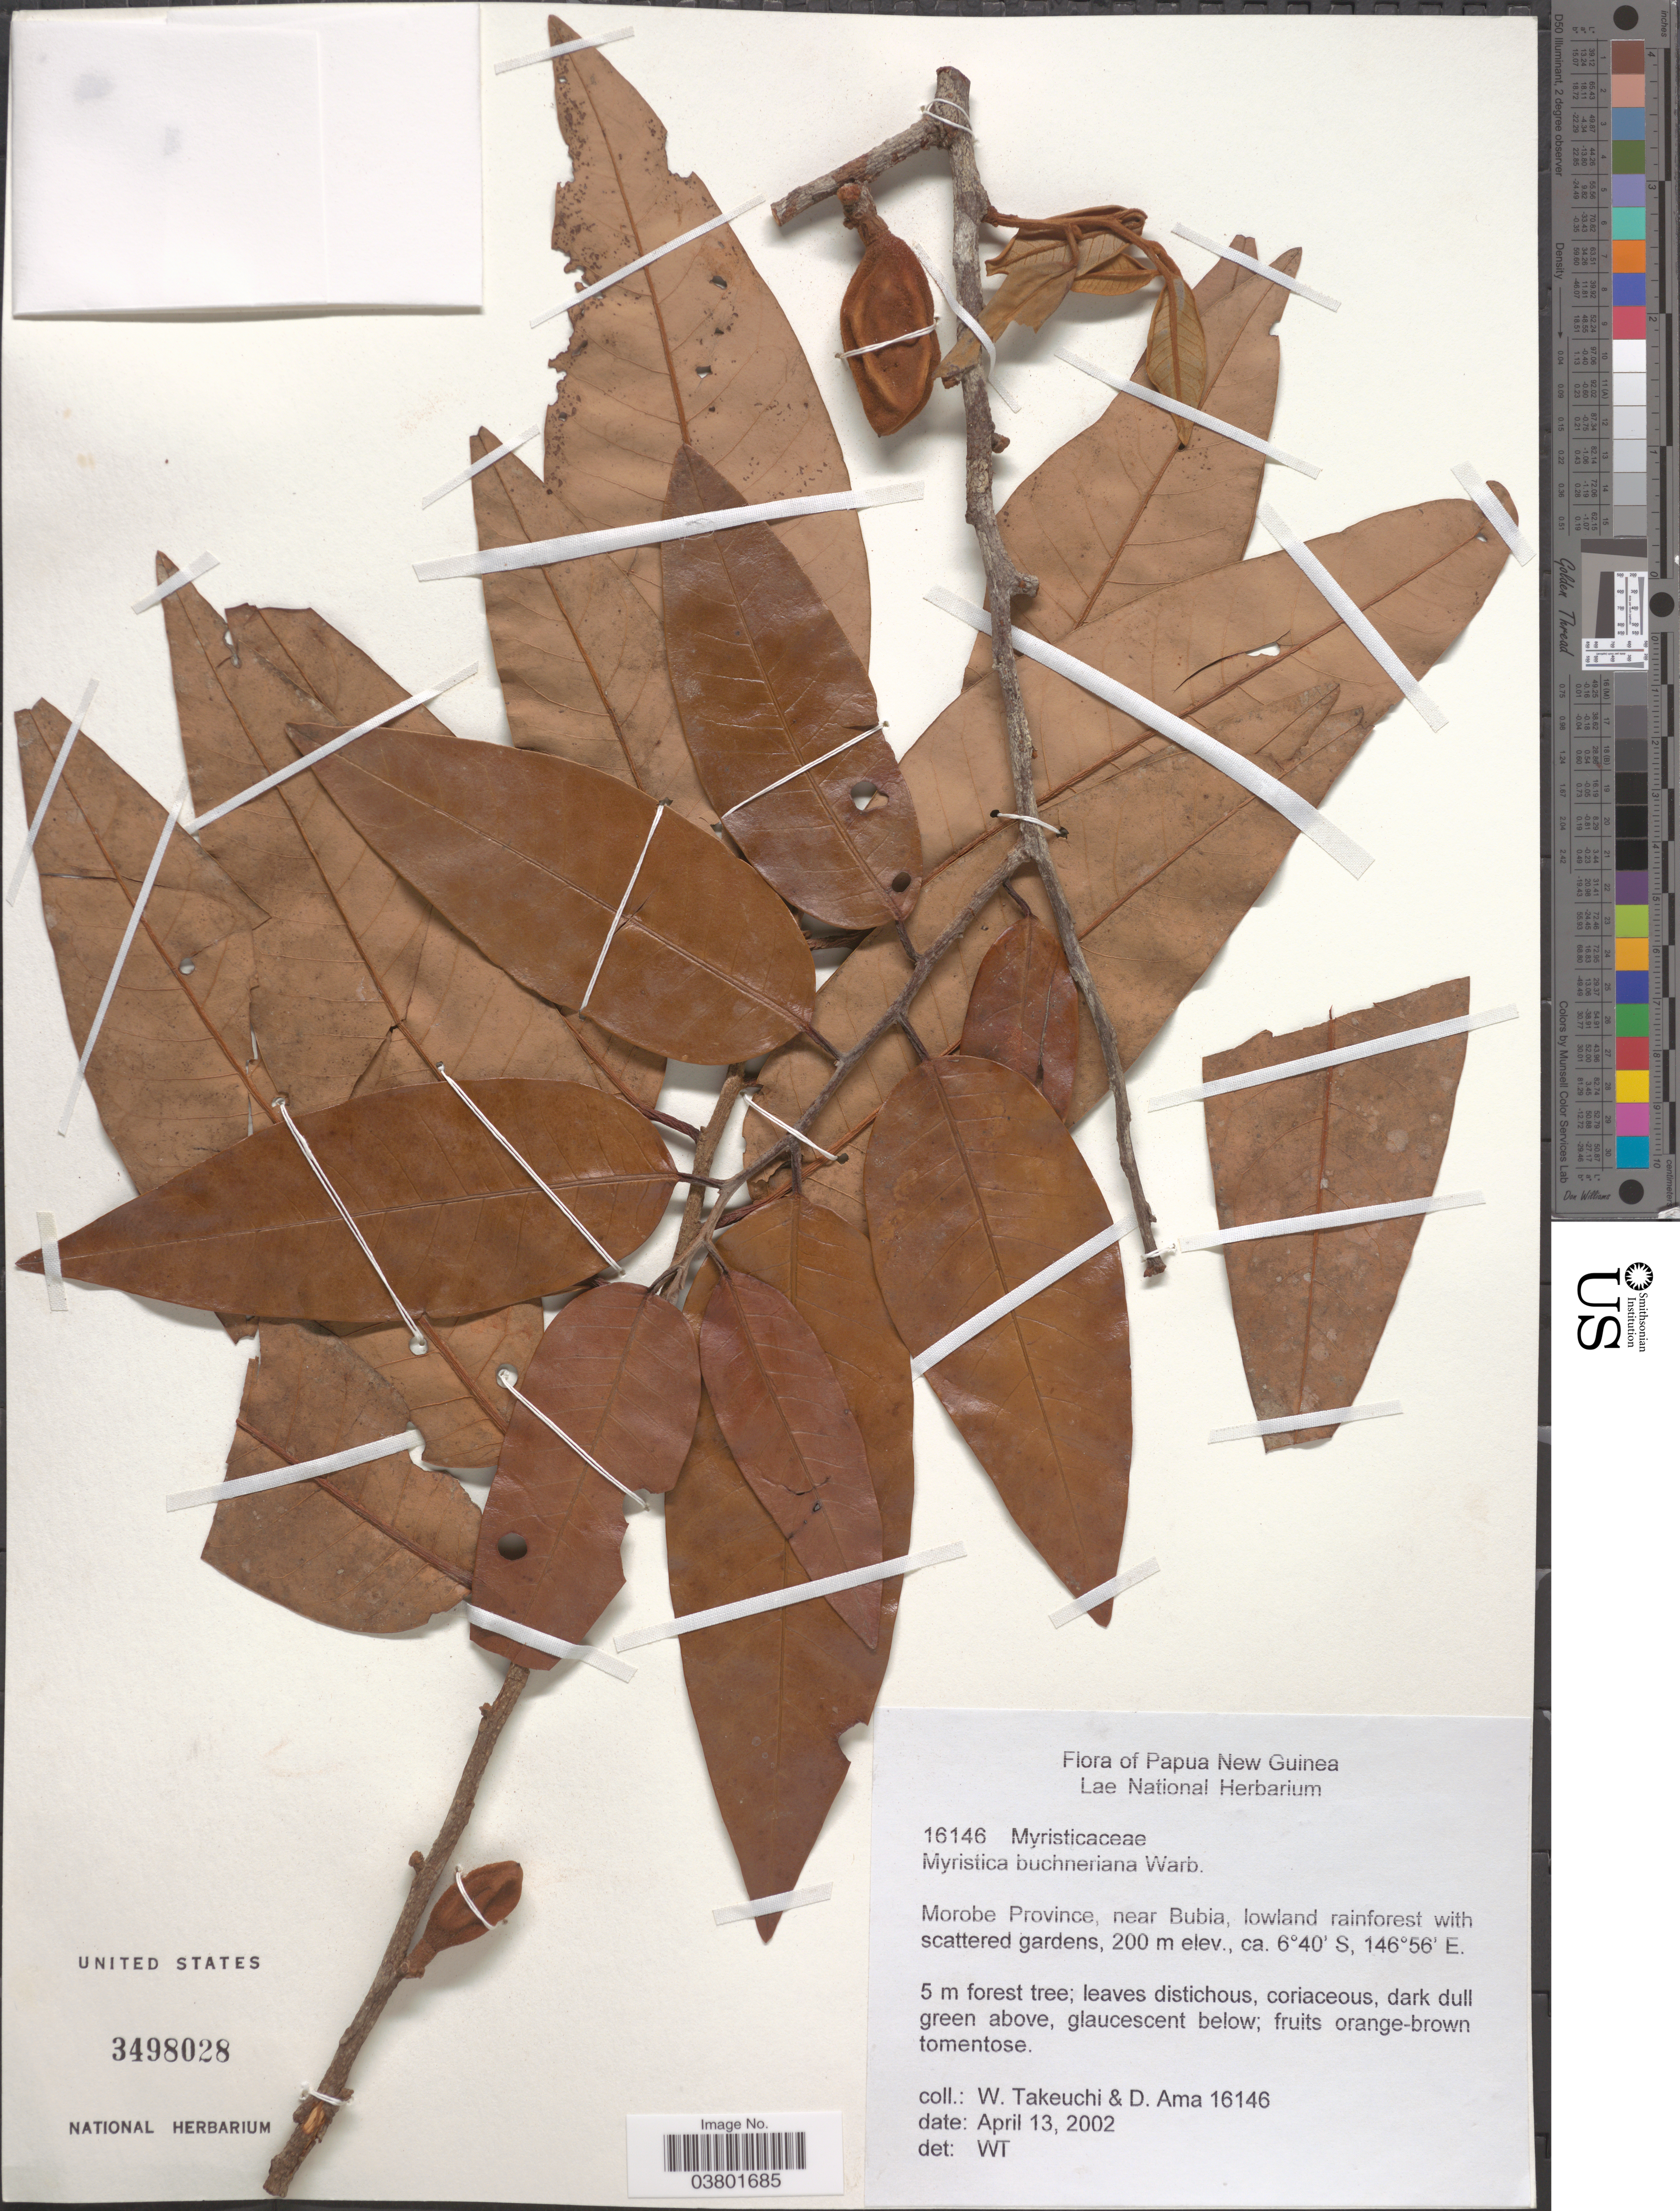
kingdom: Plantae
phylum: Tracheophyta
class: Magnoliopsida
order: Magnoliales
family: Myristicaceae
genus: Myristica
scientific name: Myristica buchneriana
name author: Warb.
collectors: W. Takeuchi & D. Ama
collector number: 16146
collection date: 2002-04-13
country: Papua New Guinea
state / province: Morobe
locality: Near Bubia, lowland rainforest with scattered gardens.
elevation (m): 200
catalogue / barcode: US 3498028